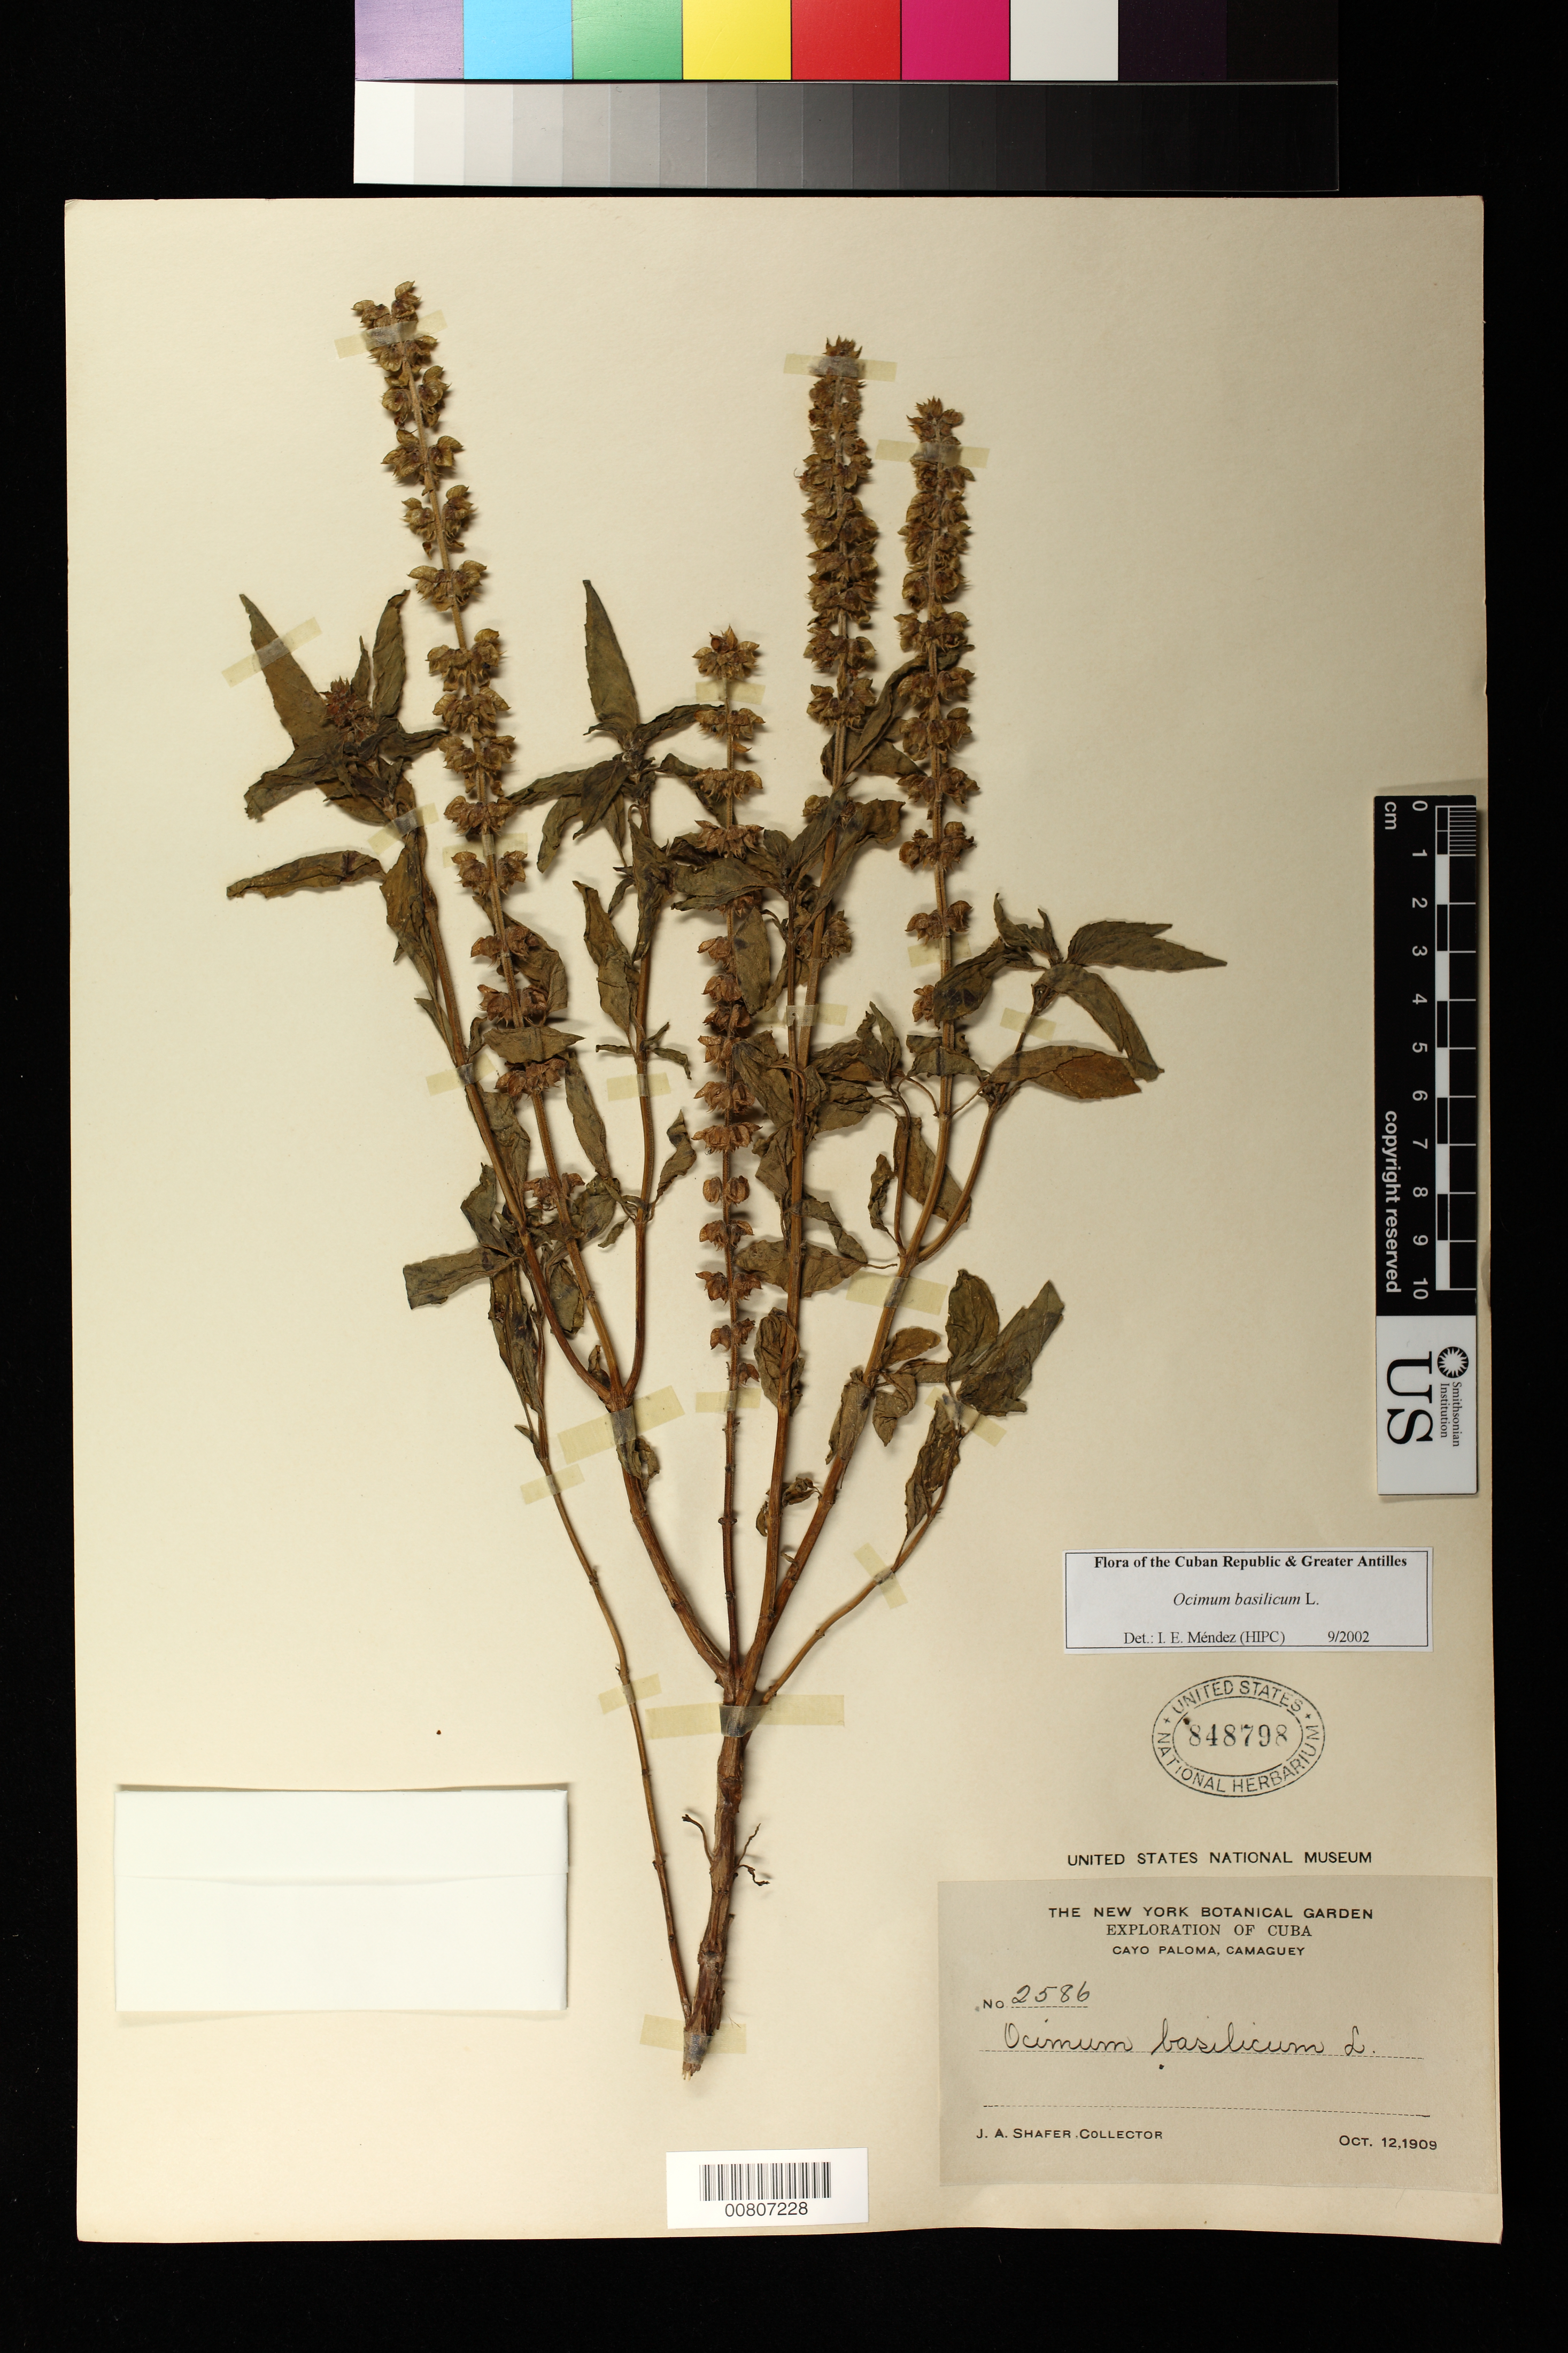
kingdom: Plantae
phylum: Tracheophyta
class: Magnoliopsida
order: Lamiales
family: Lamiaceae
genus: Ocimum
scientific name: Ocimum basilicum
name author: L.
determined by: Méndez, Isidro E., (HIPC)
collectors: J. A. Shafer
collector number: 2586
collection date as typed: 12 Oct 1909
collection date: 1909-10-12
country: Cuba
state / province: Camaguey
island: Cuba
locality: Cayo Paloma, Camaguey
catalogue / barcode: US 848798